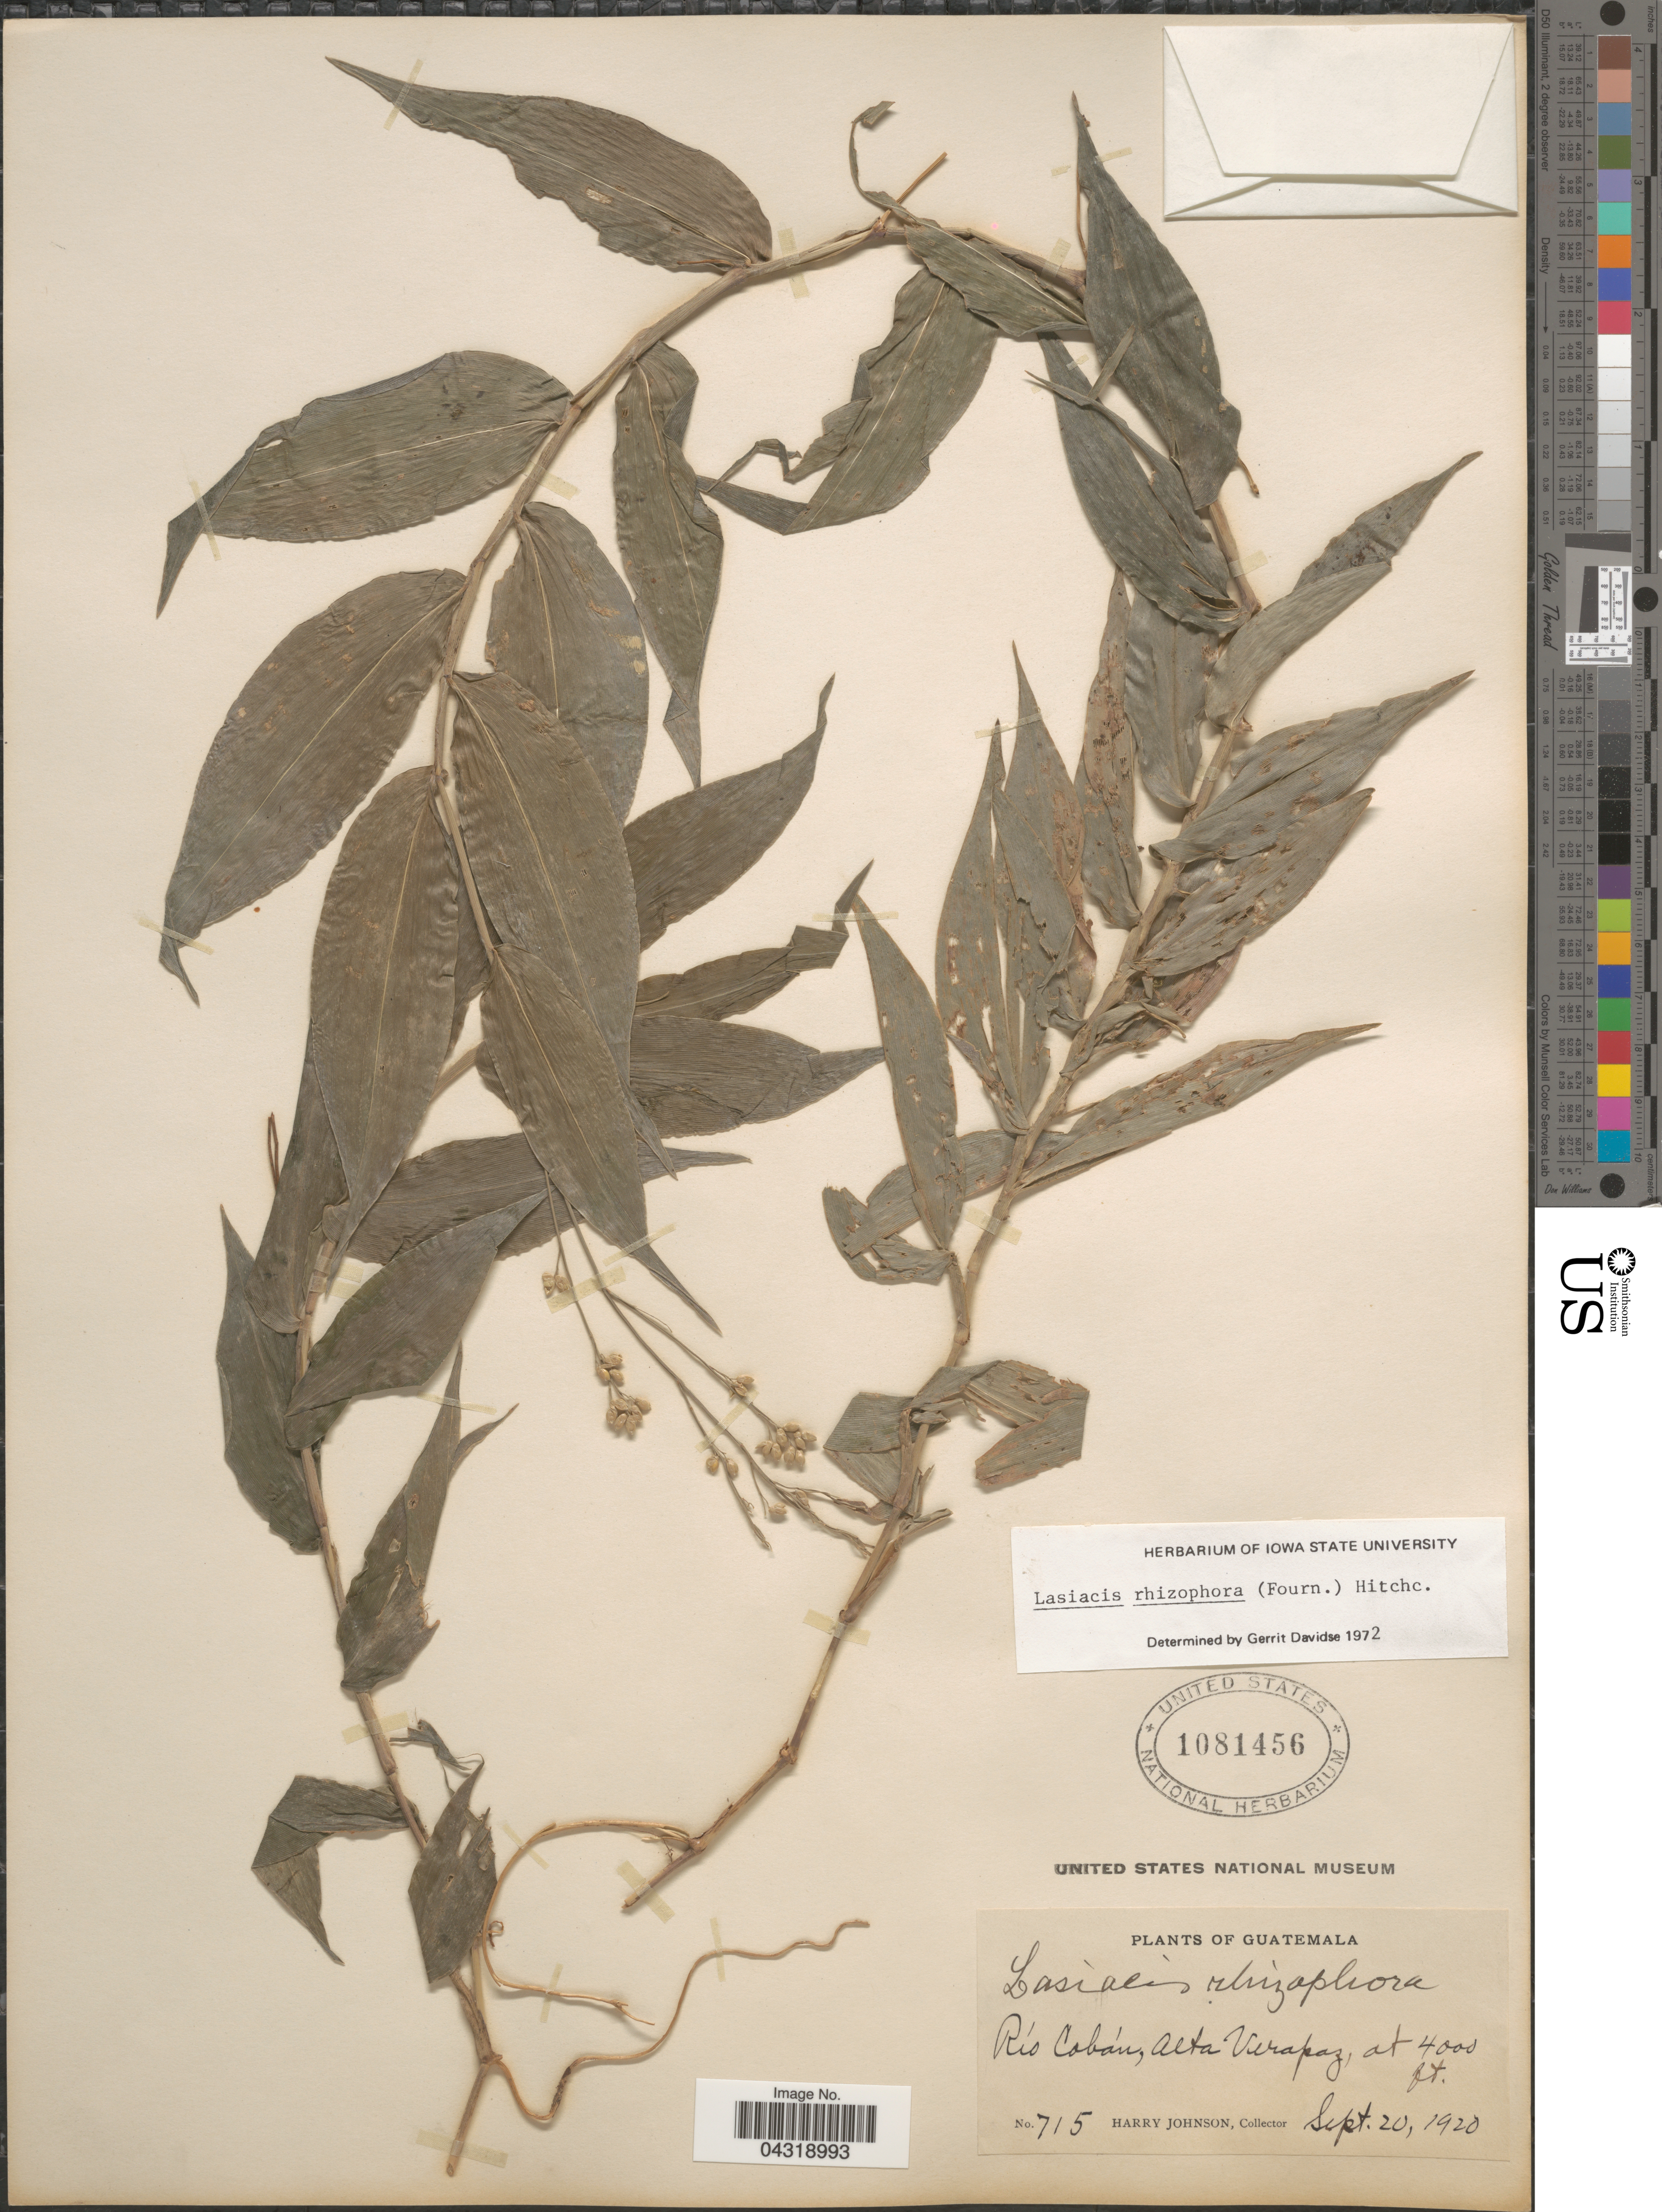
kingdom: Plantae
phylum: Tracheophyta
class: Liliopsida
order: Poales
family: Poaceae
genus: Lasiacis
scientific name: Lasiacis rhizophora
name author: (E. Fourn.) Hitchc.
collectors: H. Johnson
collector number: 715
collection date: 1920-09-20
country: Guatemala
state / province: Alta Verapaz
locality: Río Cobán.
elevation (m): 1219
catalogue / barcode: US 1081456